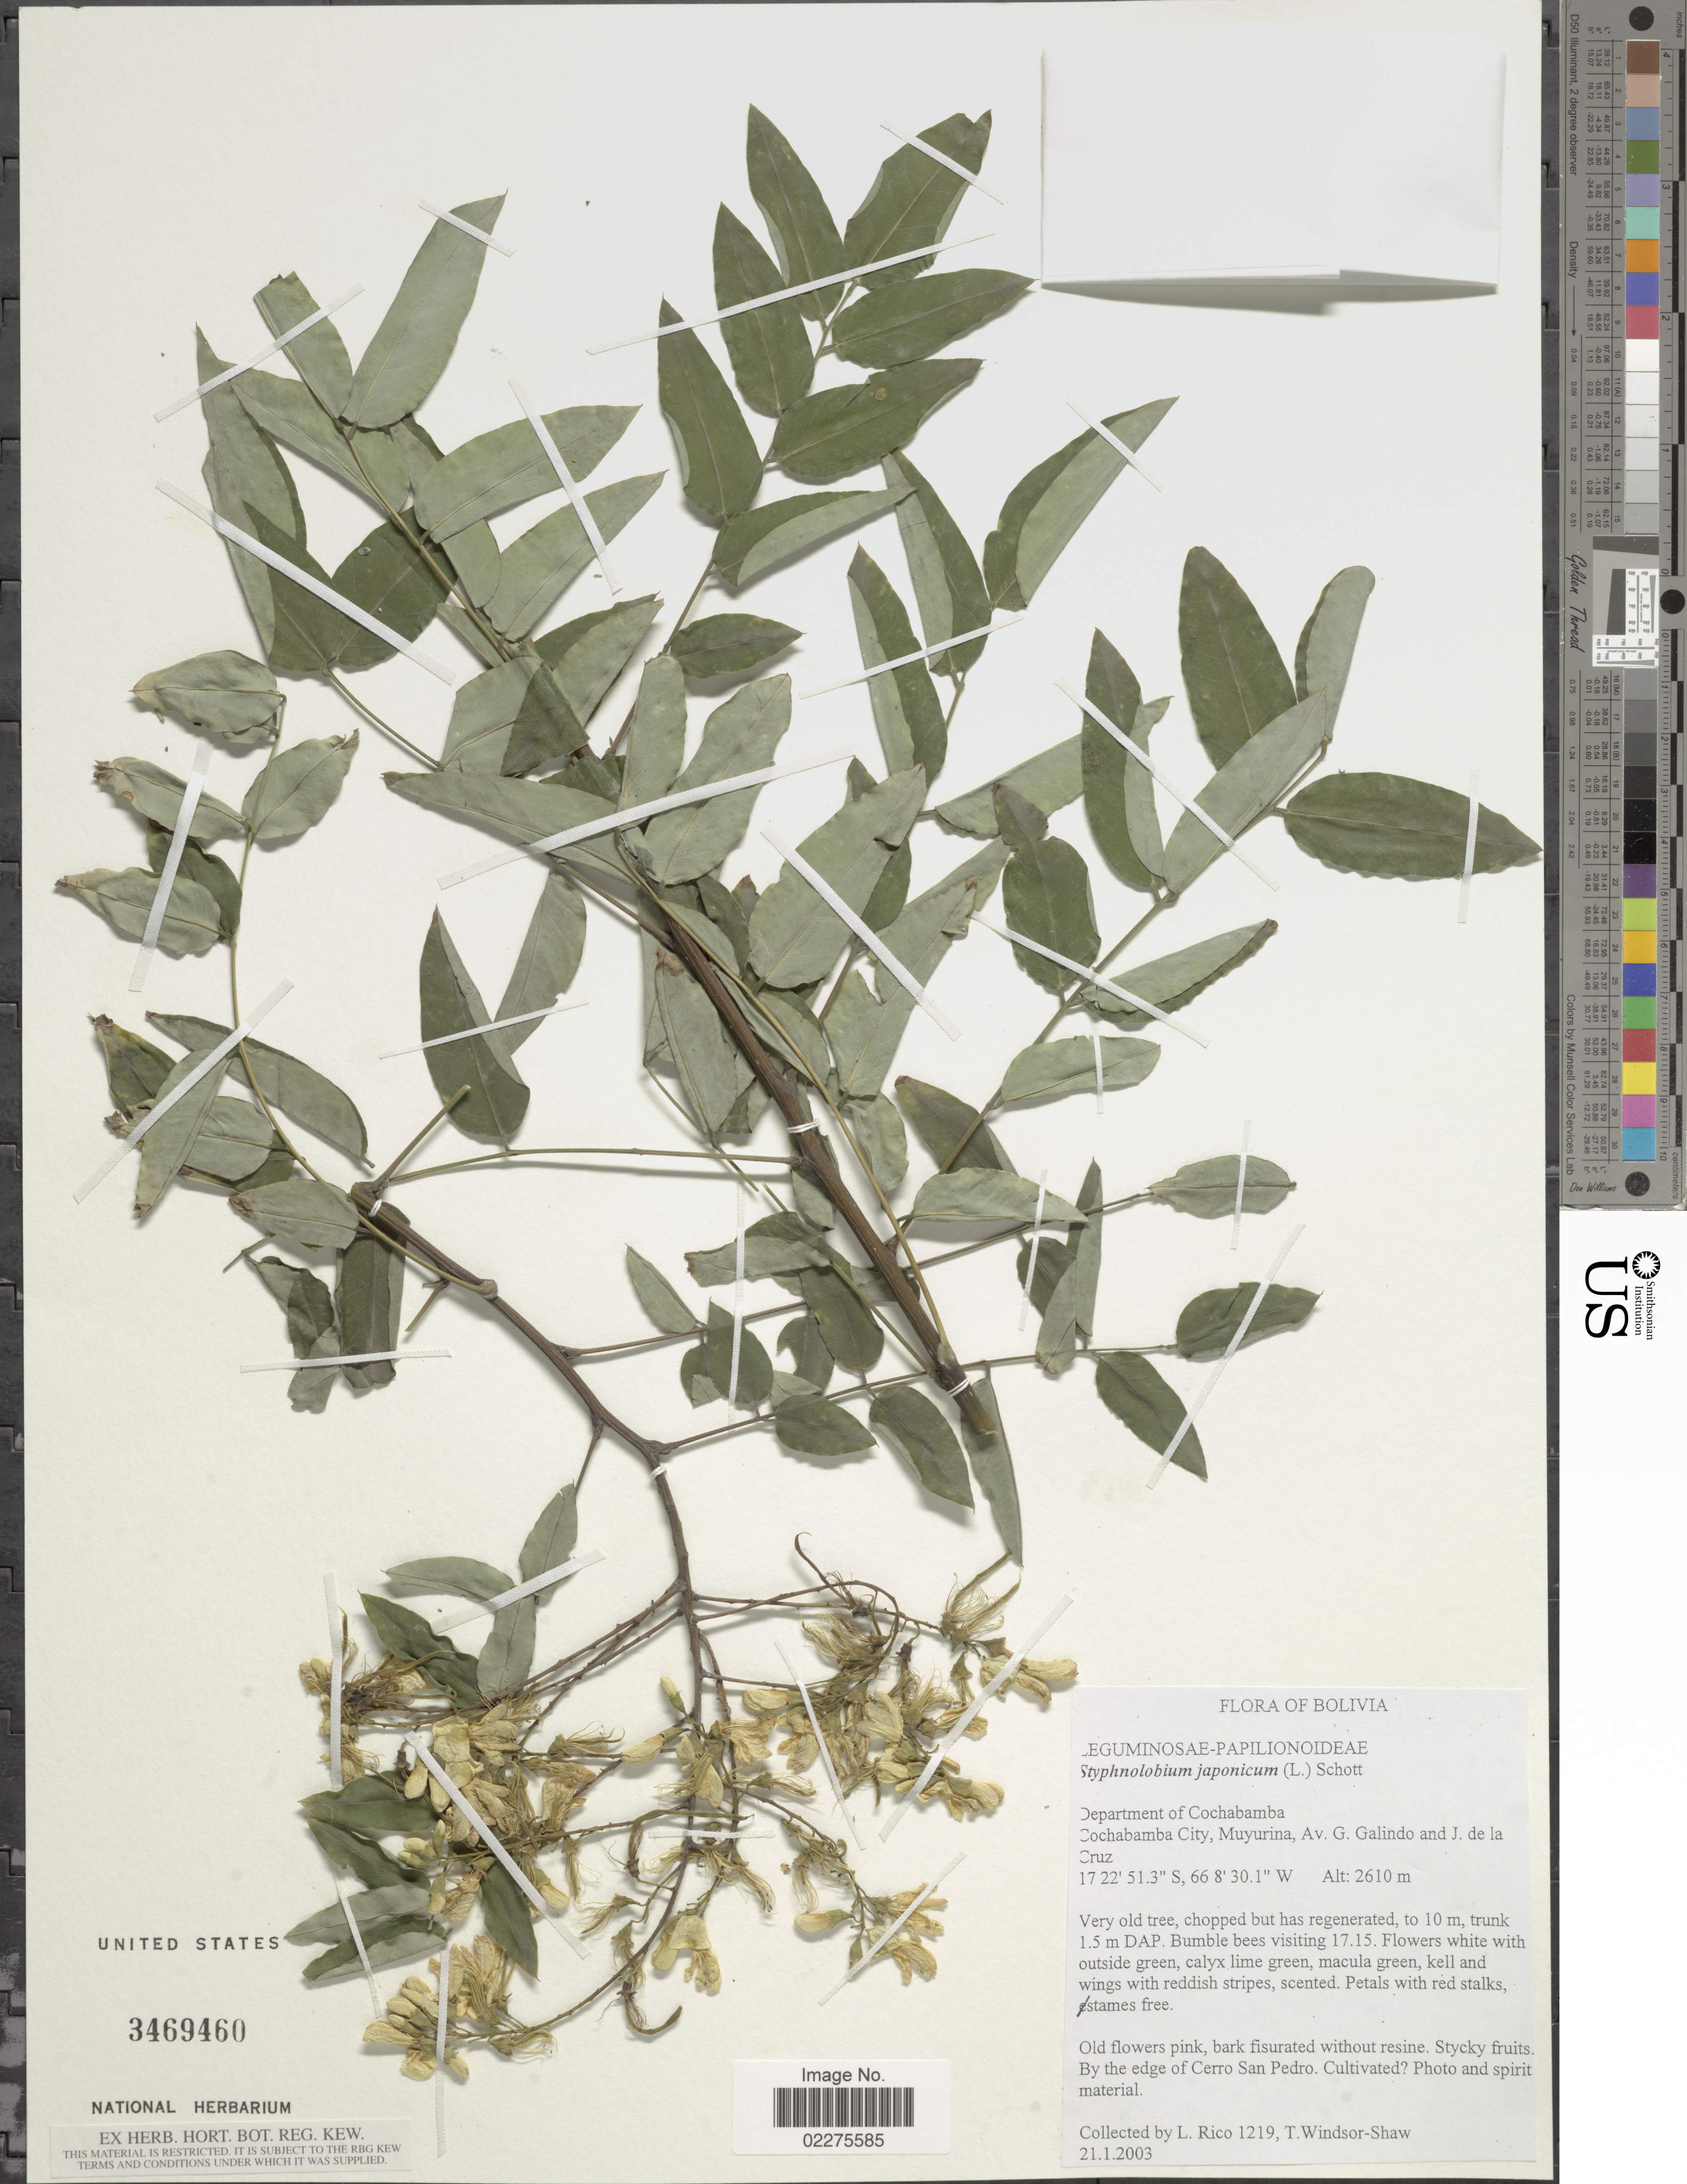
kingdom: Plantae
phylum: Tracheophyta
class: Magnoliopsida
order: Fabales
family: Fabaceae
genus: Styphnolobium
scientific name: Styphnolobium japonicum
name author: (L.) Schott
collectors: L. Rico & T. Windsor-Shaw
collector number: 1219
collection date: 2003-01-21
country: Bolivia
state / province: Cochabamba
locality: Cochabamba City, Muyurina, Av. G. Galindo and J. de la Cruz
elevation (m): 2610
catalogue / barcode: US 3469460